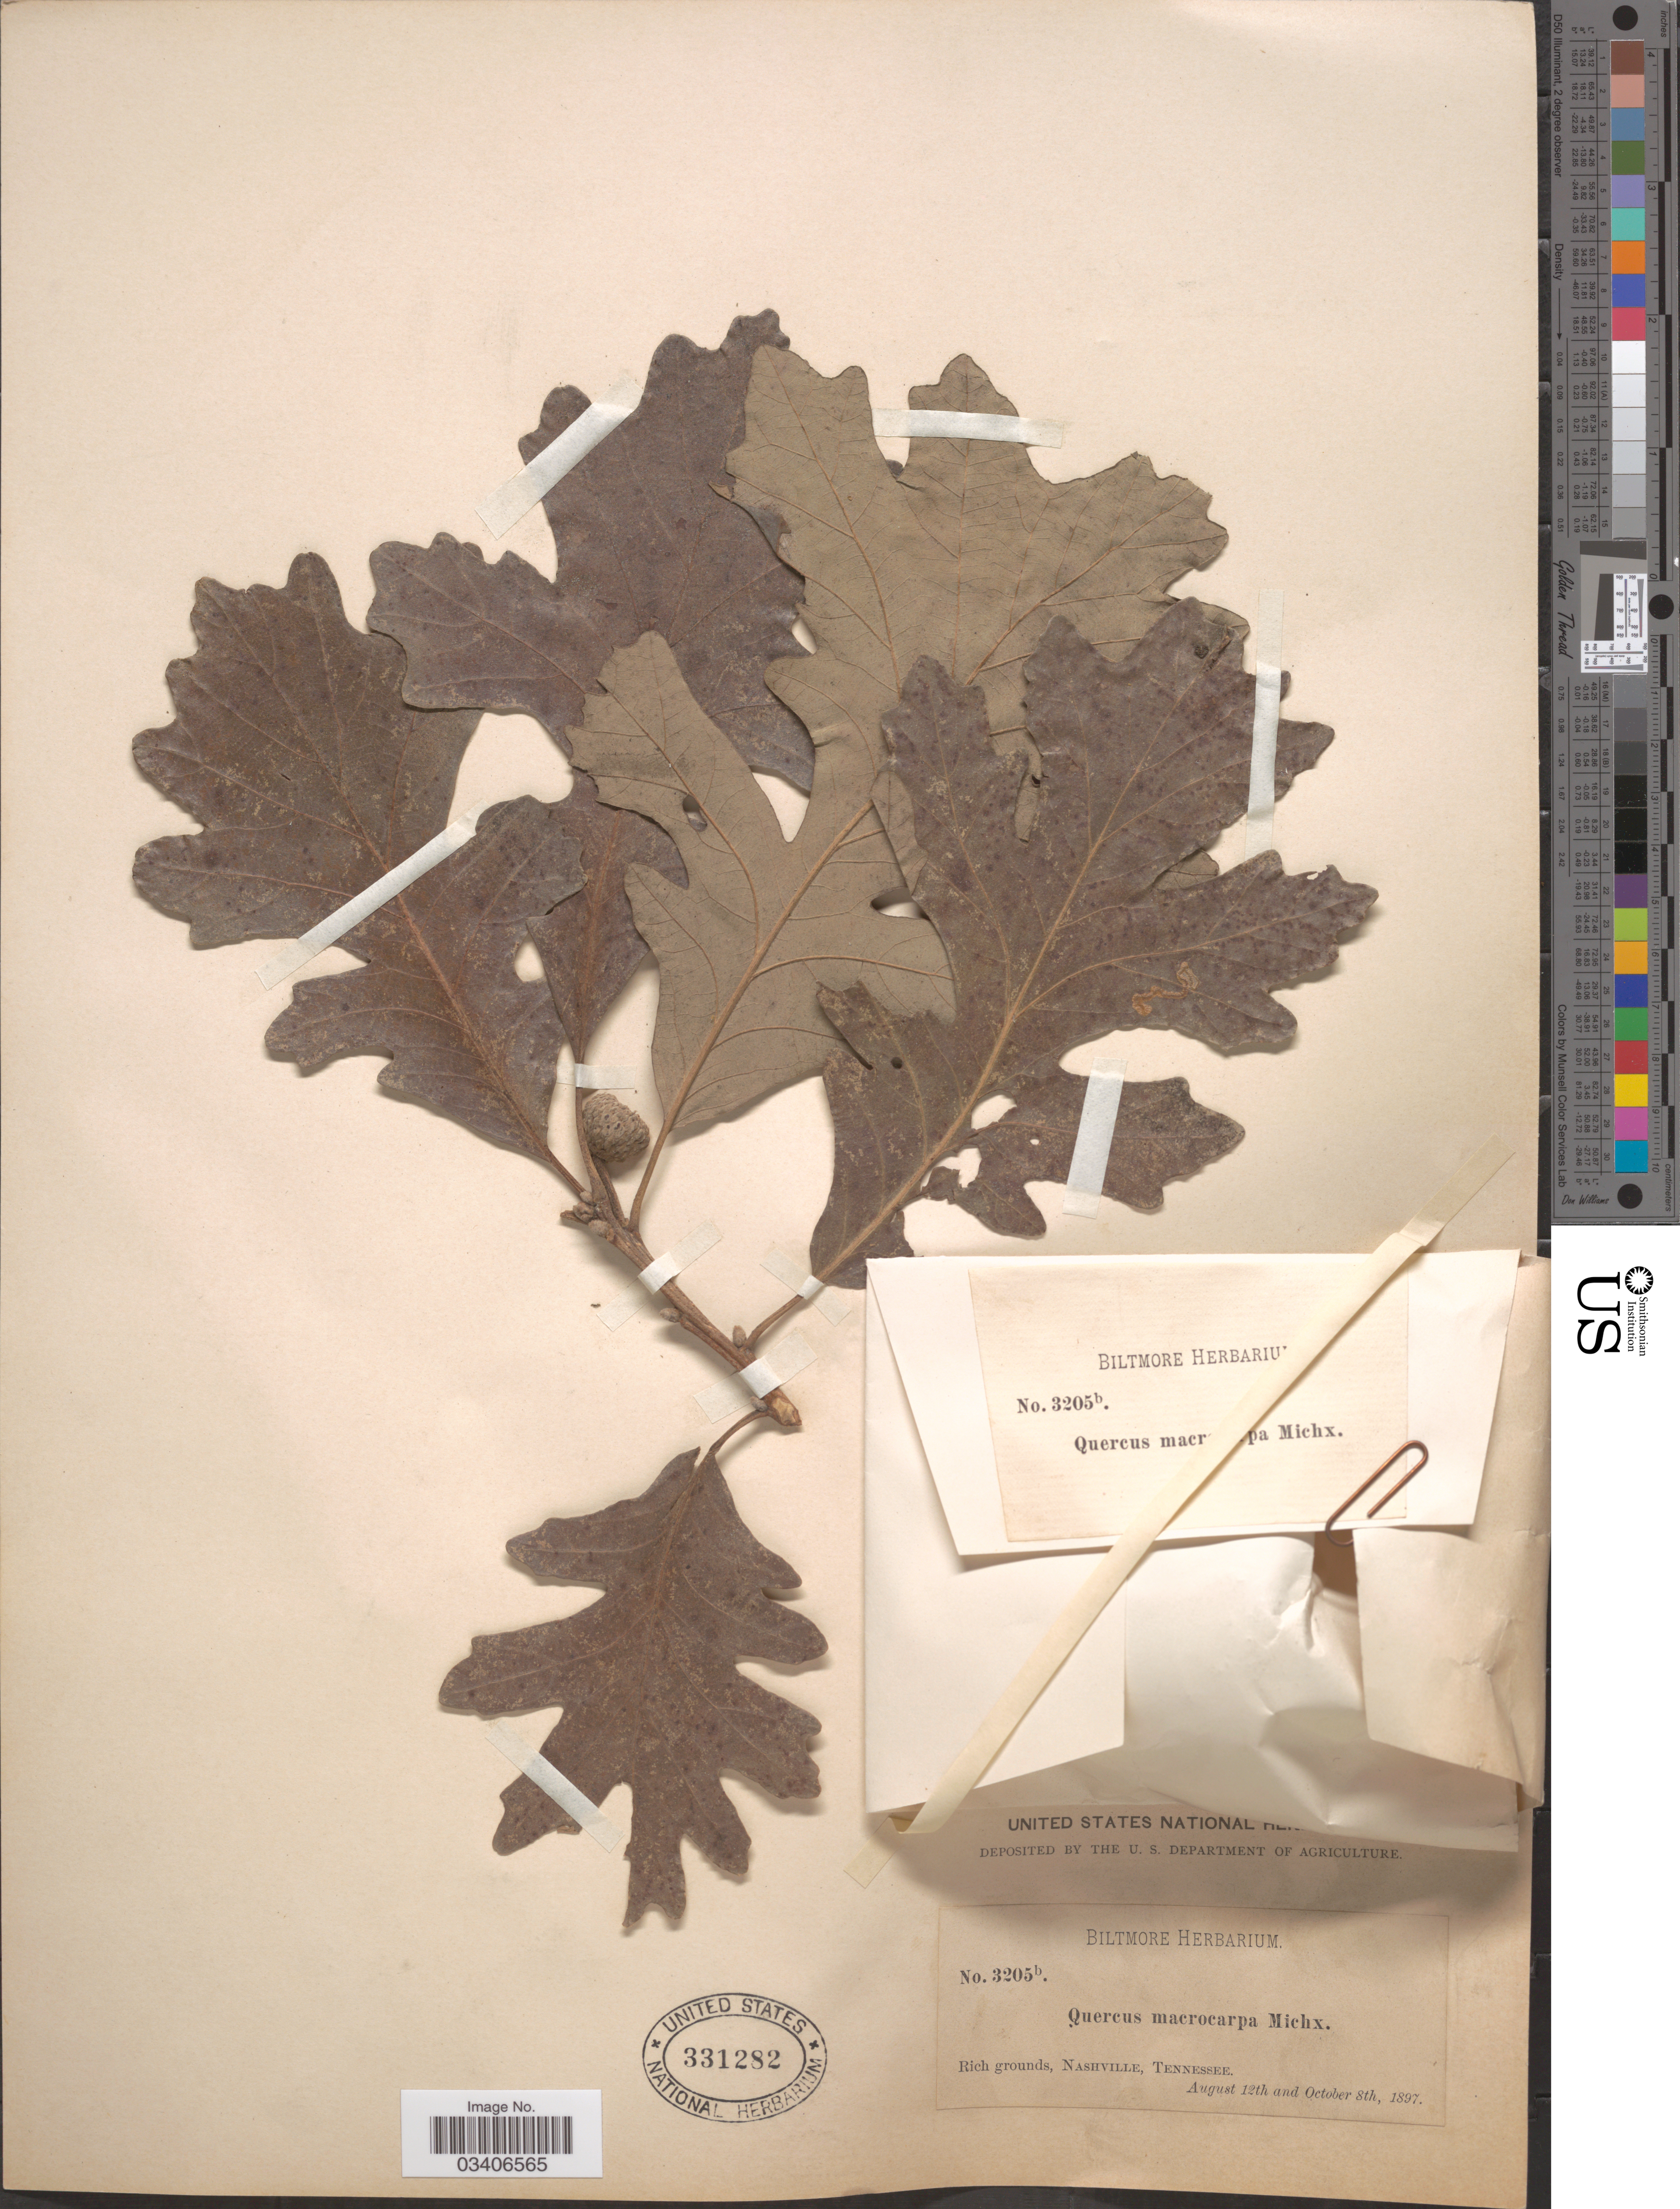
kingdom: Plantae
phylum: Tracheophyta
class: Magnoliopsida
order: Fagales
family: Fagaceae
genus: Quercus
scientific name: Quercus macrocarpa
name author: Michx.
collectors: ex herb. Biltmore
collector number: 3205b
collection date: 1897-08-12/1897-10-08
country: United States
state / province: Tennessee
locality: Rich grounds, Nashville.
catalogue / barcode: US 331282